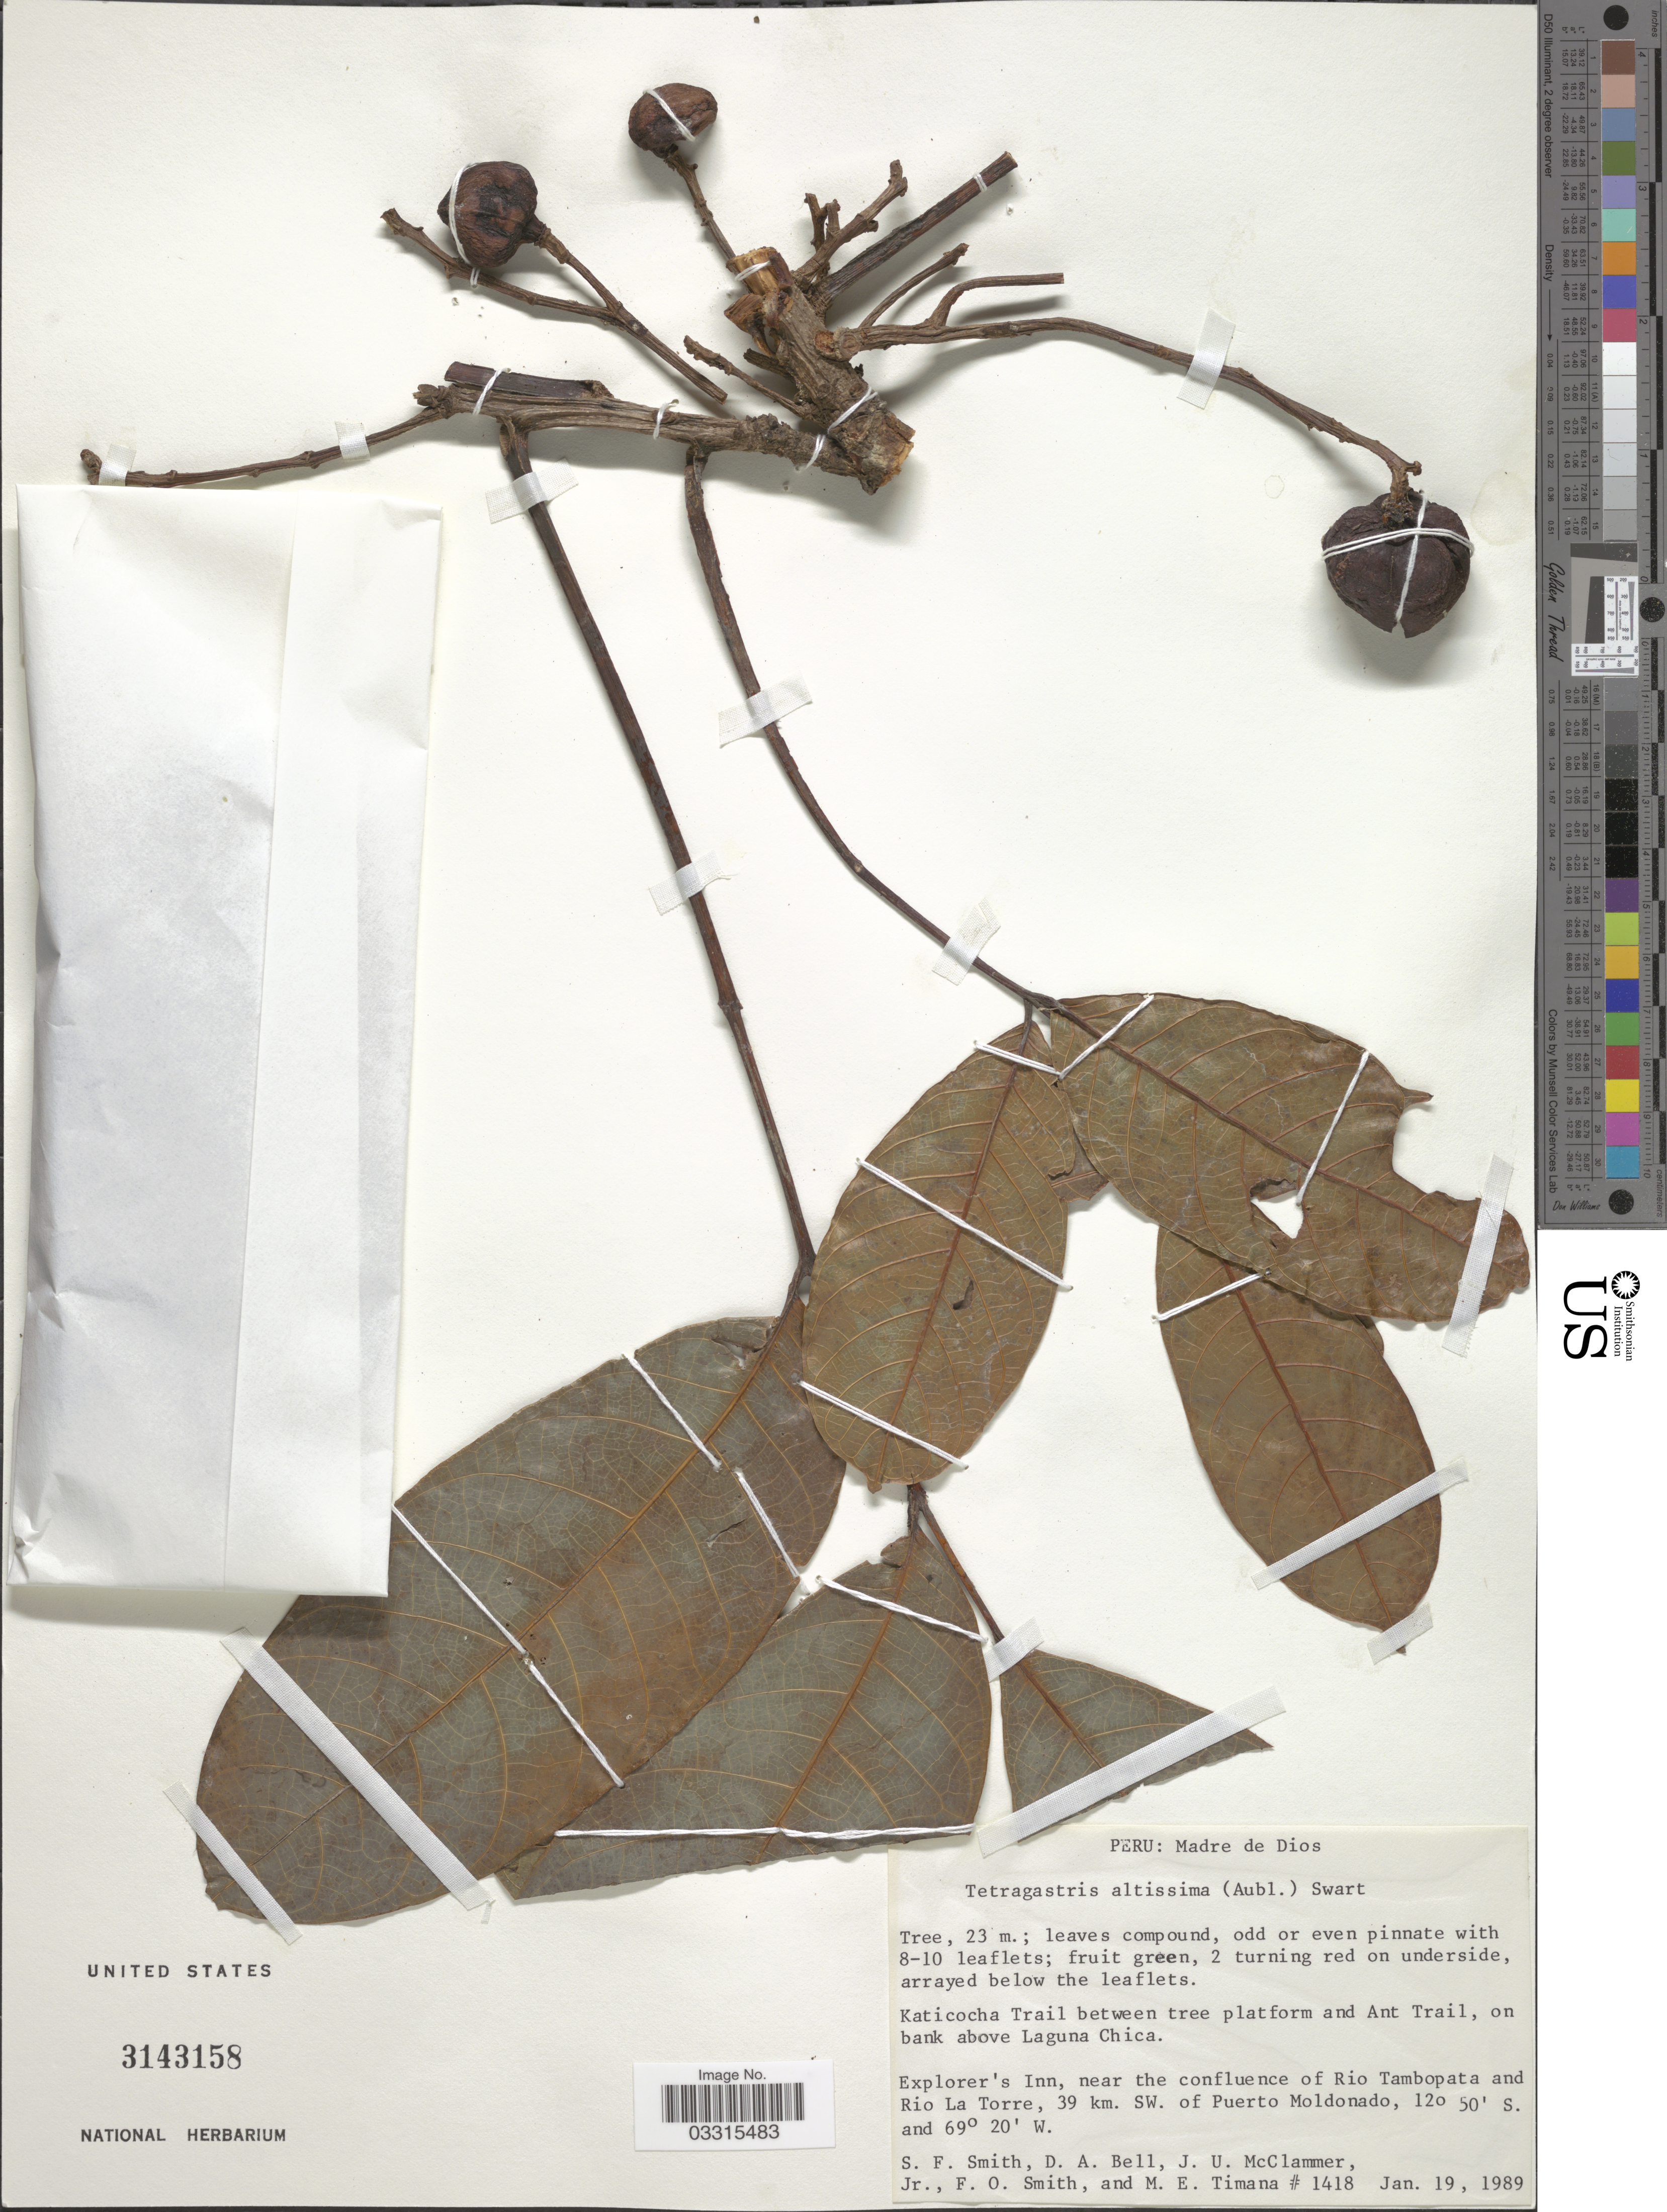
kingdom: Plantae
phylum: Tracheophyta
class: Magnoliopsida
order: Sapindales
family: Burseraceae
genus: Protium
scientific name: Protium acrense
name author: Daly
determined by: Daly, Douglas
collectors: S.F. Smith, D. A. Bell, J. McClammer Jr. & F. Smith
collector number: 1418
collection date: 1989-01-19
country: Peru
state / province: Madre de Dios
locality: Katicocha Trail between tree platform and Ant Trail, on bank above Laguna Chica. Explorer's Inn, near the confluence of Rio Tambopata and Rio La Torre, 39 km. SW. of Puerto Moldonado.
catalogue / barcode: US 3143158